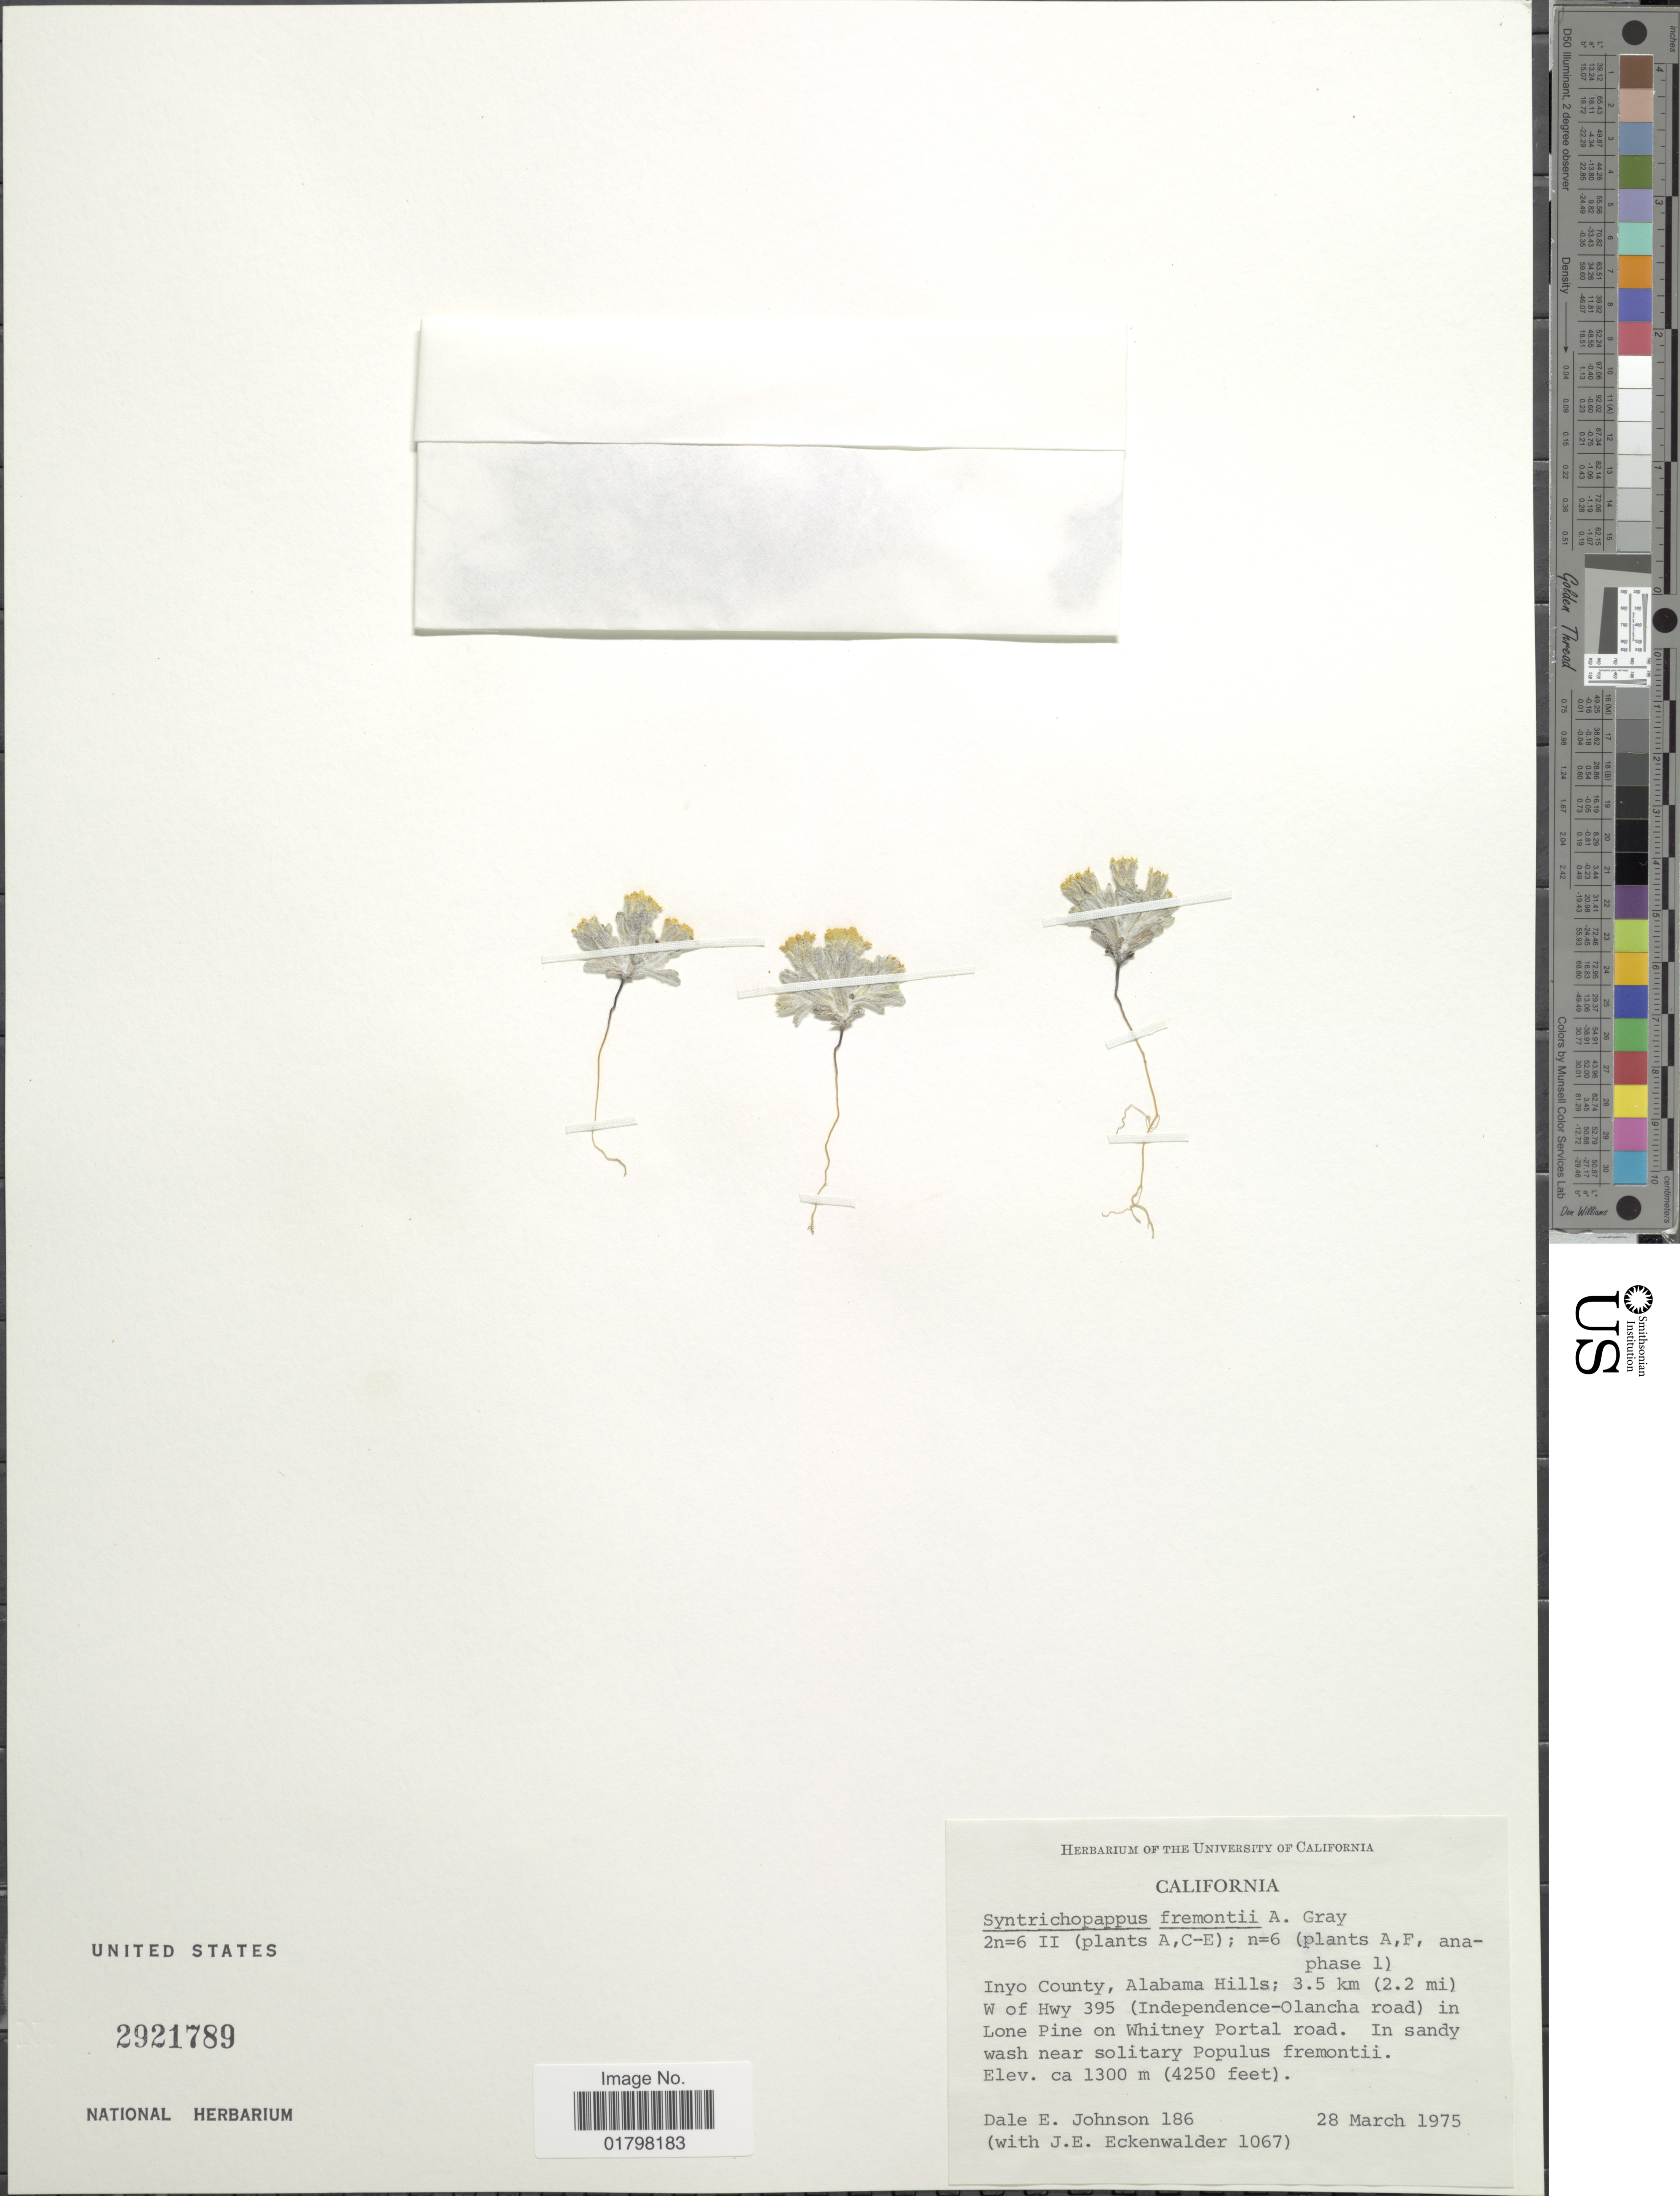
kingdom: Plantae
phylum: Tracheophyta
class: Magnoliopsida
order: Asterales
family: Asteraceae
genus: Syntrichopappus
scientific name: Syntrichopappus fremontii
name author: A. Gray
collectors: D. E. Johnson & J. Eckenwalder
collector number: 186/1067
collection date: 1975-03-28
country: United States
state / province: California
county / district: Inyo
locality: Inyo County, Alabama Hills; 3.5 km (2.2 mi) W of Hwy 395 (Independence-Olancha road) in Lone Pine on Whitney Portal road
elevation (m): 1300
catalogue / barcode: US 2921789